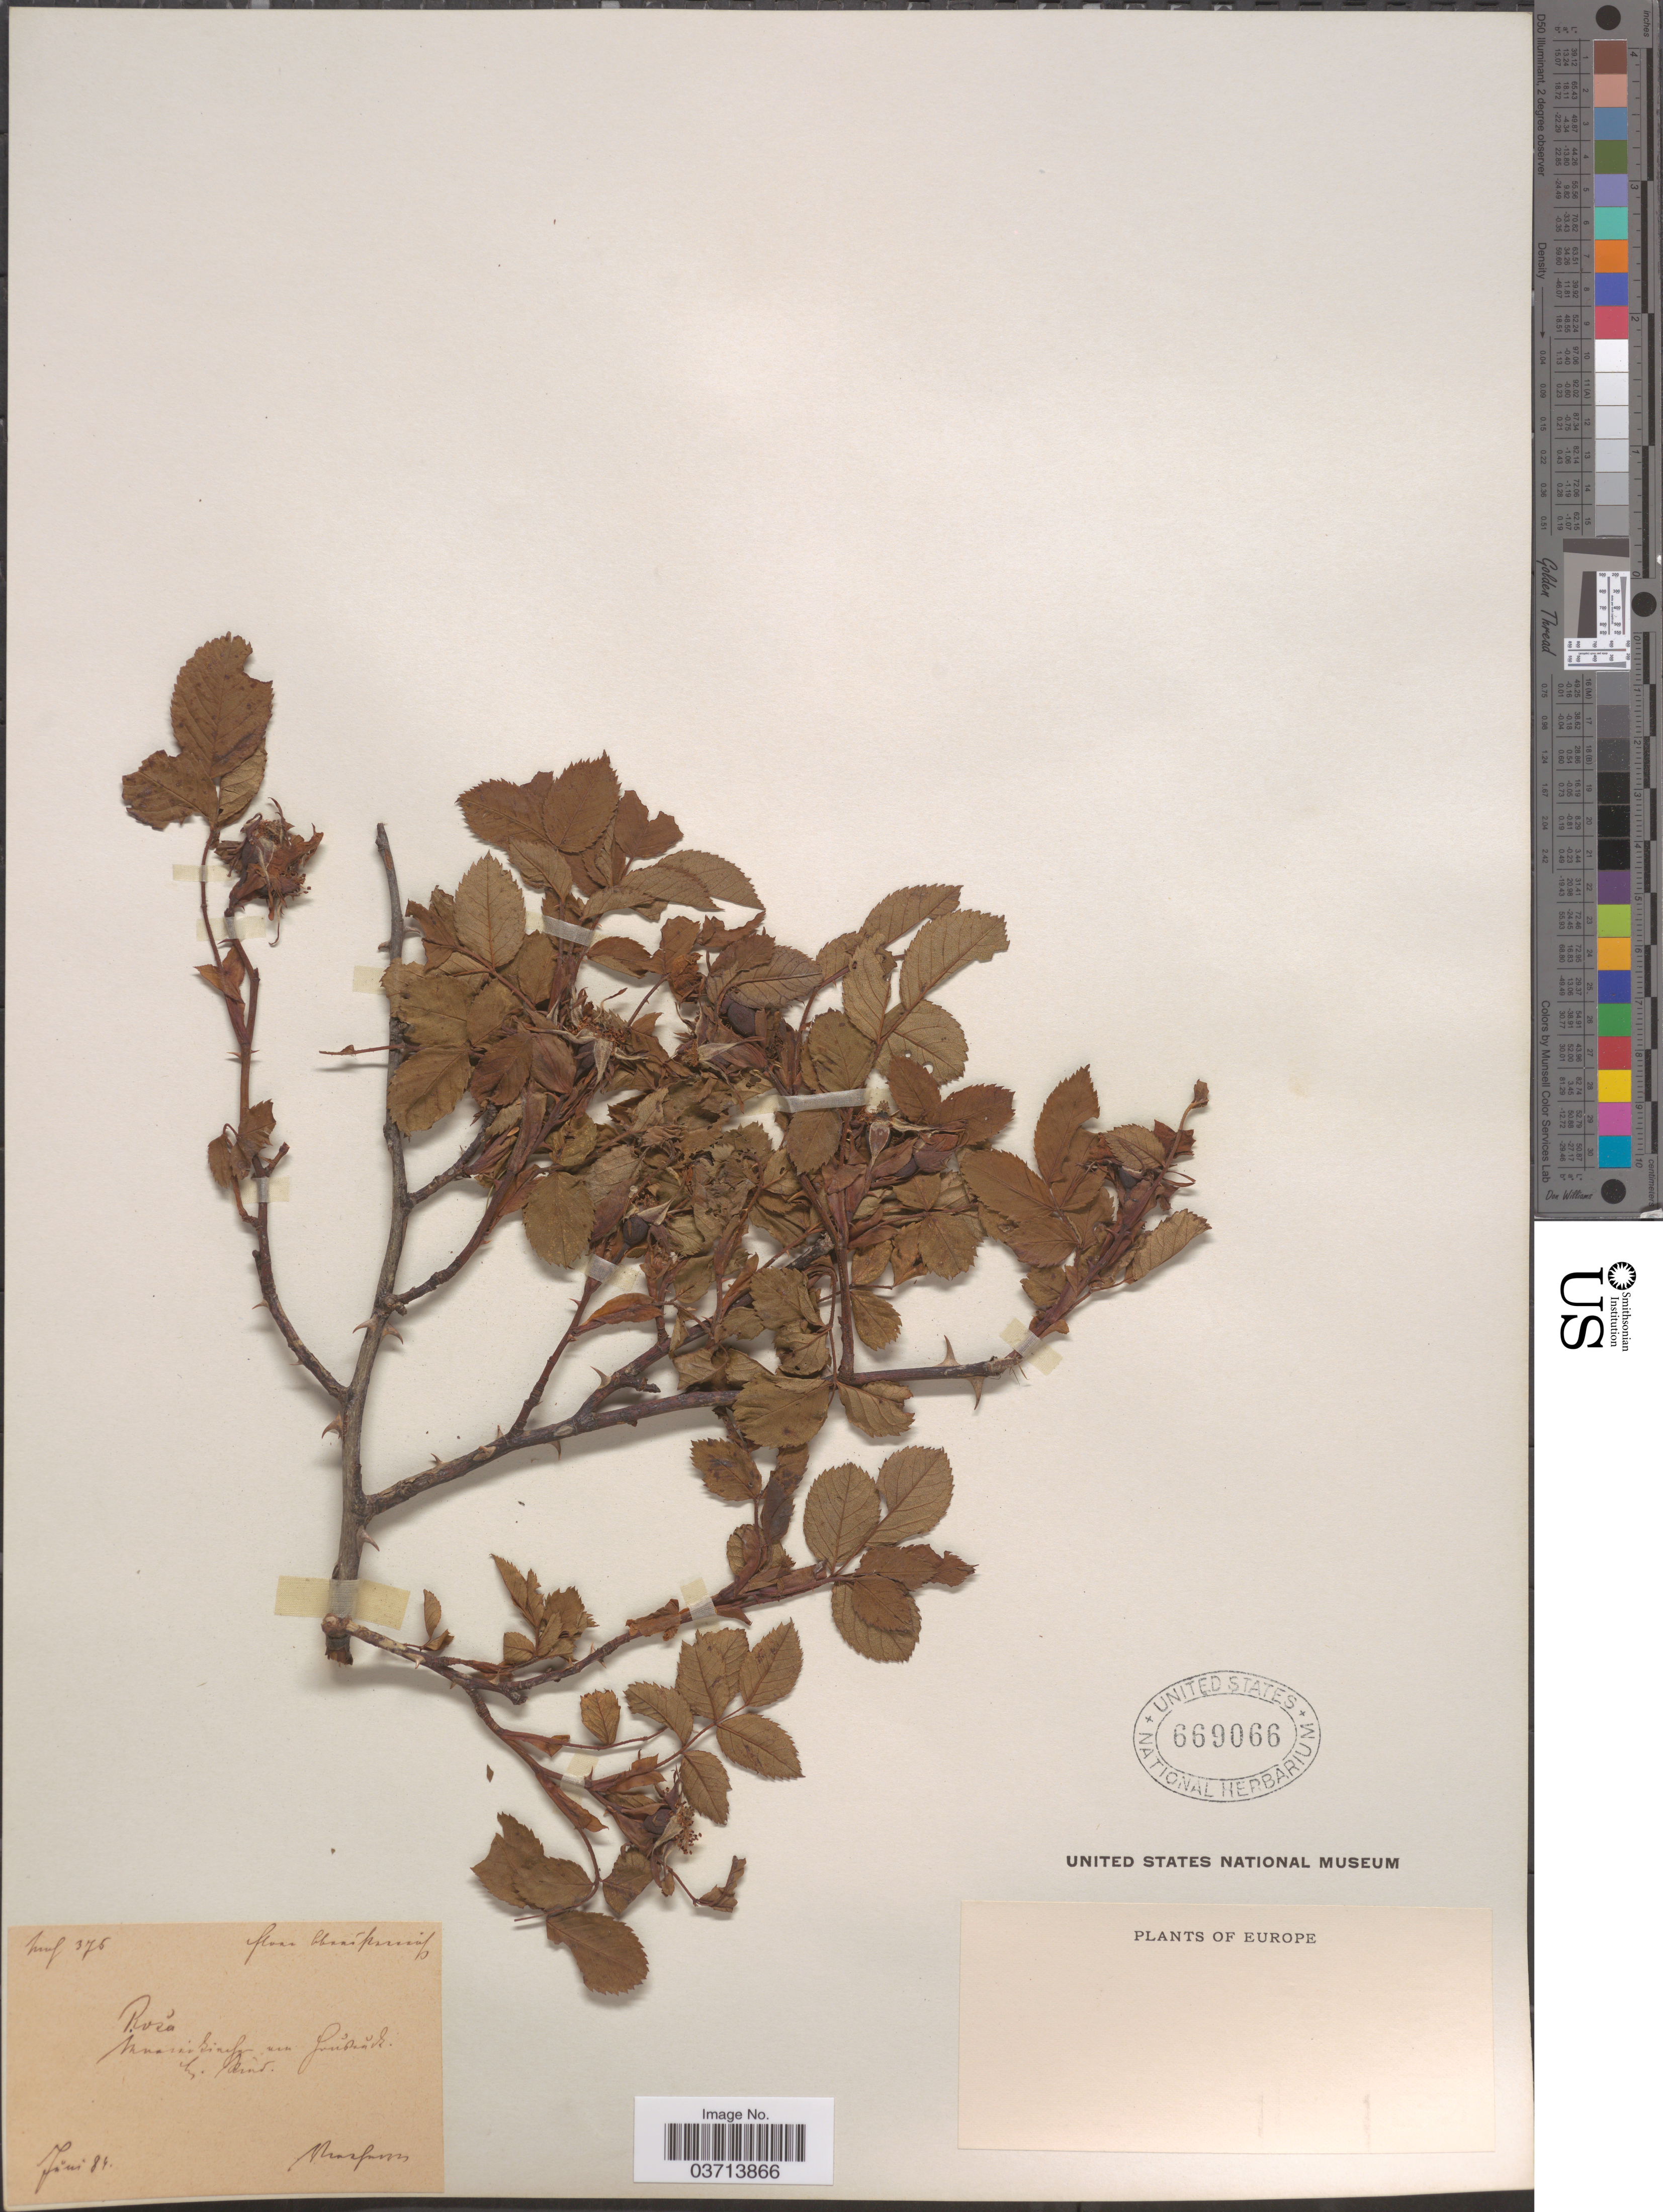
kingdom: Plantae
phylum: Tracheophyta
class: Magnoliopsida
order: Rosales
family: Rosaceae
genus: Rosa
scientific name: Rosa sp.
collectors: F. Vierhapper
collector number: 375?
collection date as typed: Transcribed d/m/y: /6/84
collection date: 1884-06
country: Austria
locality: Flora Oberösterreich, Marienkirchen am Hausruck, Bez. Ried,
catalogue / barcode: US 669066